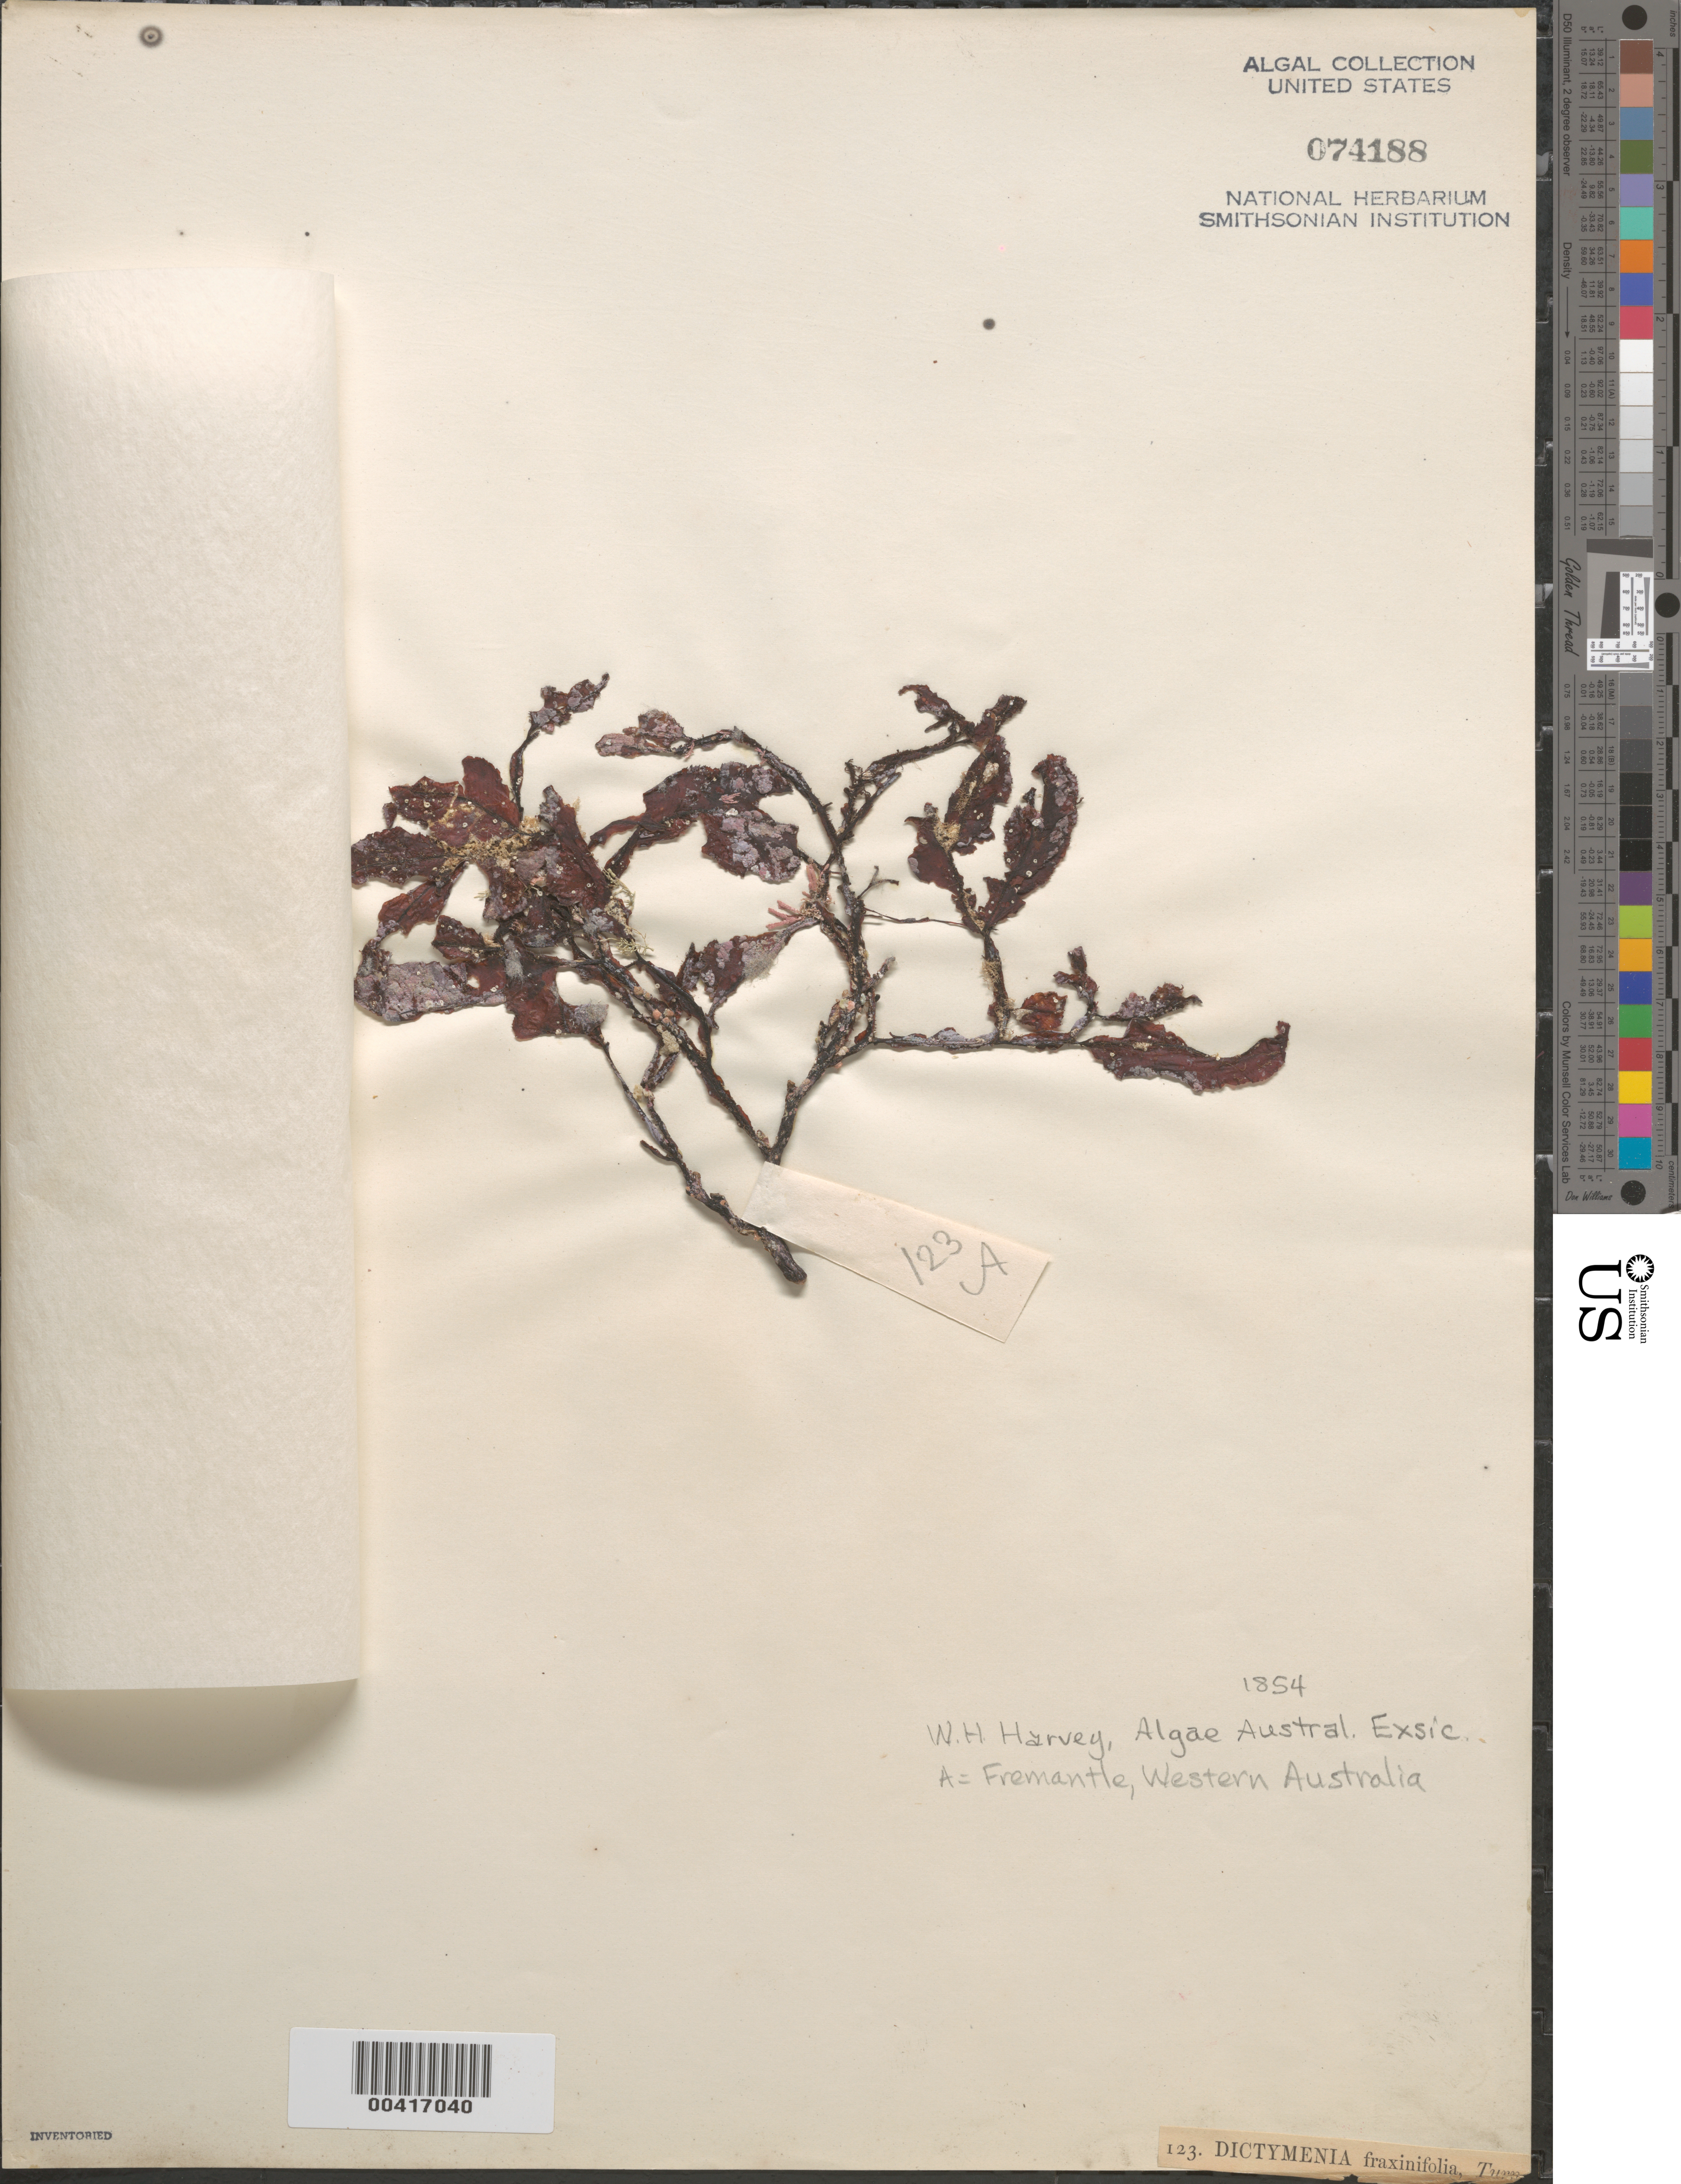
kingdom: Plantae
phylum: Rhodophyta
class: Florideophyceae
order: Ceramiales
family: Rhodomelaceae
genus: Neurymenia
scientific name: Neurymenia fraxinifolia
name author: (Mert. ex Turner) J. Agardh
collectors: W. Harvey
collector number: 123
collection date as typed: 1854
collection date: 1854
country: Australia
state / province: Western Australia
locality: Fremantle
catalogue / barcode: US 74188